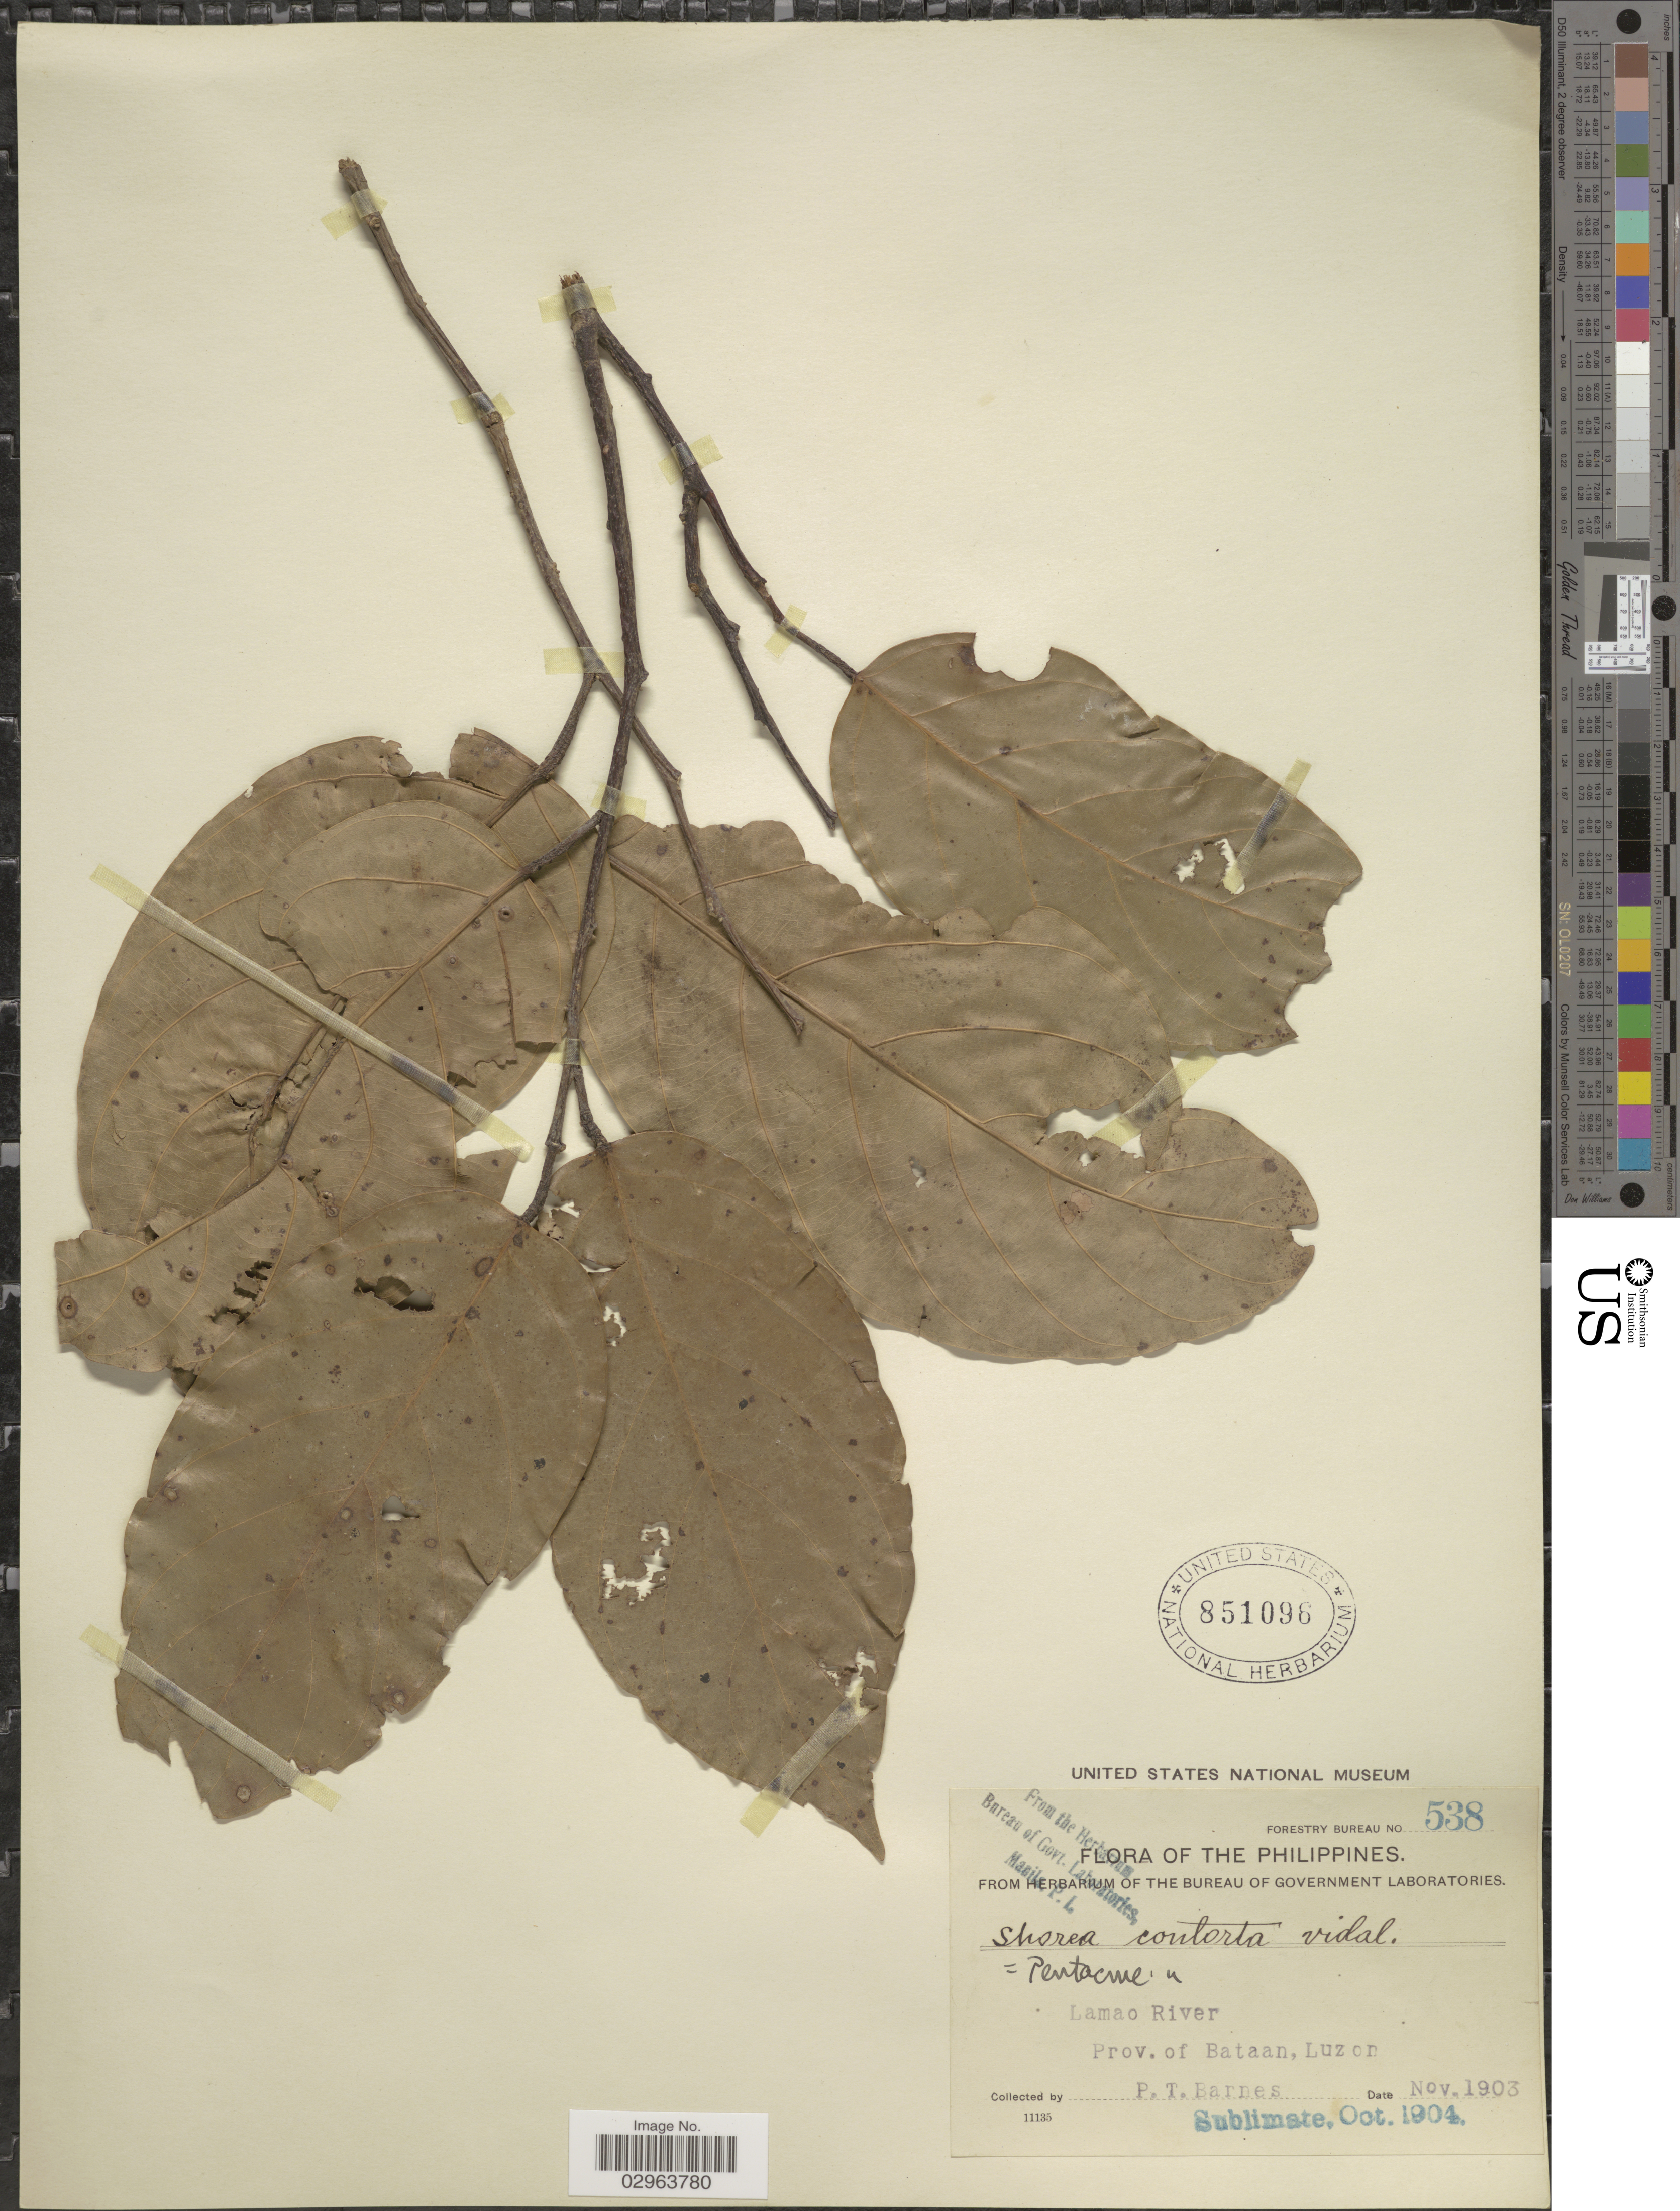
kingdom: Plantae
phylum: Tracheophyta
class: Magnoliopsida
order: Malvales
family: Dipterocarpaceae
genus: Pentacme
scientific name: Pentacme contorta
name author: (S. Vidal) Merr. & Rolfe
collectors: P. Barnes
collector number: Forestry Bureau 538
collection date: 1903-11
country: Philippines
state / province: Central Luzon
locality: Lamao River. Prov. of Bataan, Luzon.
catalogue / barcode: US 851096